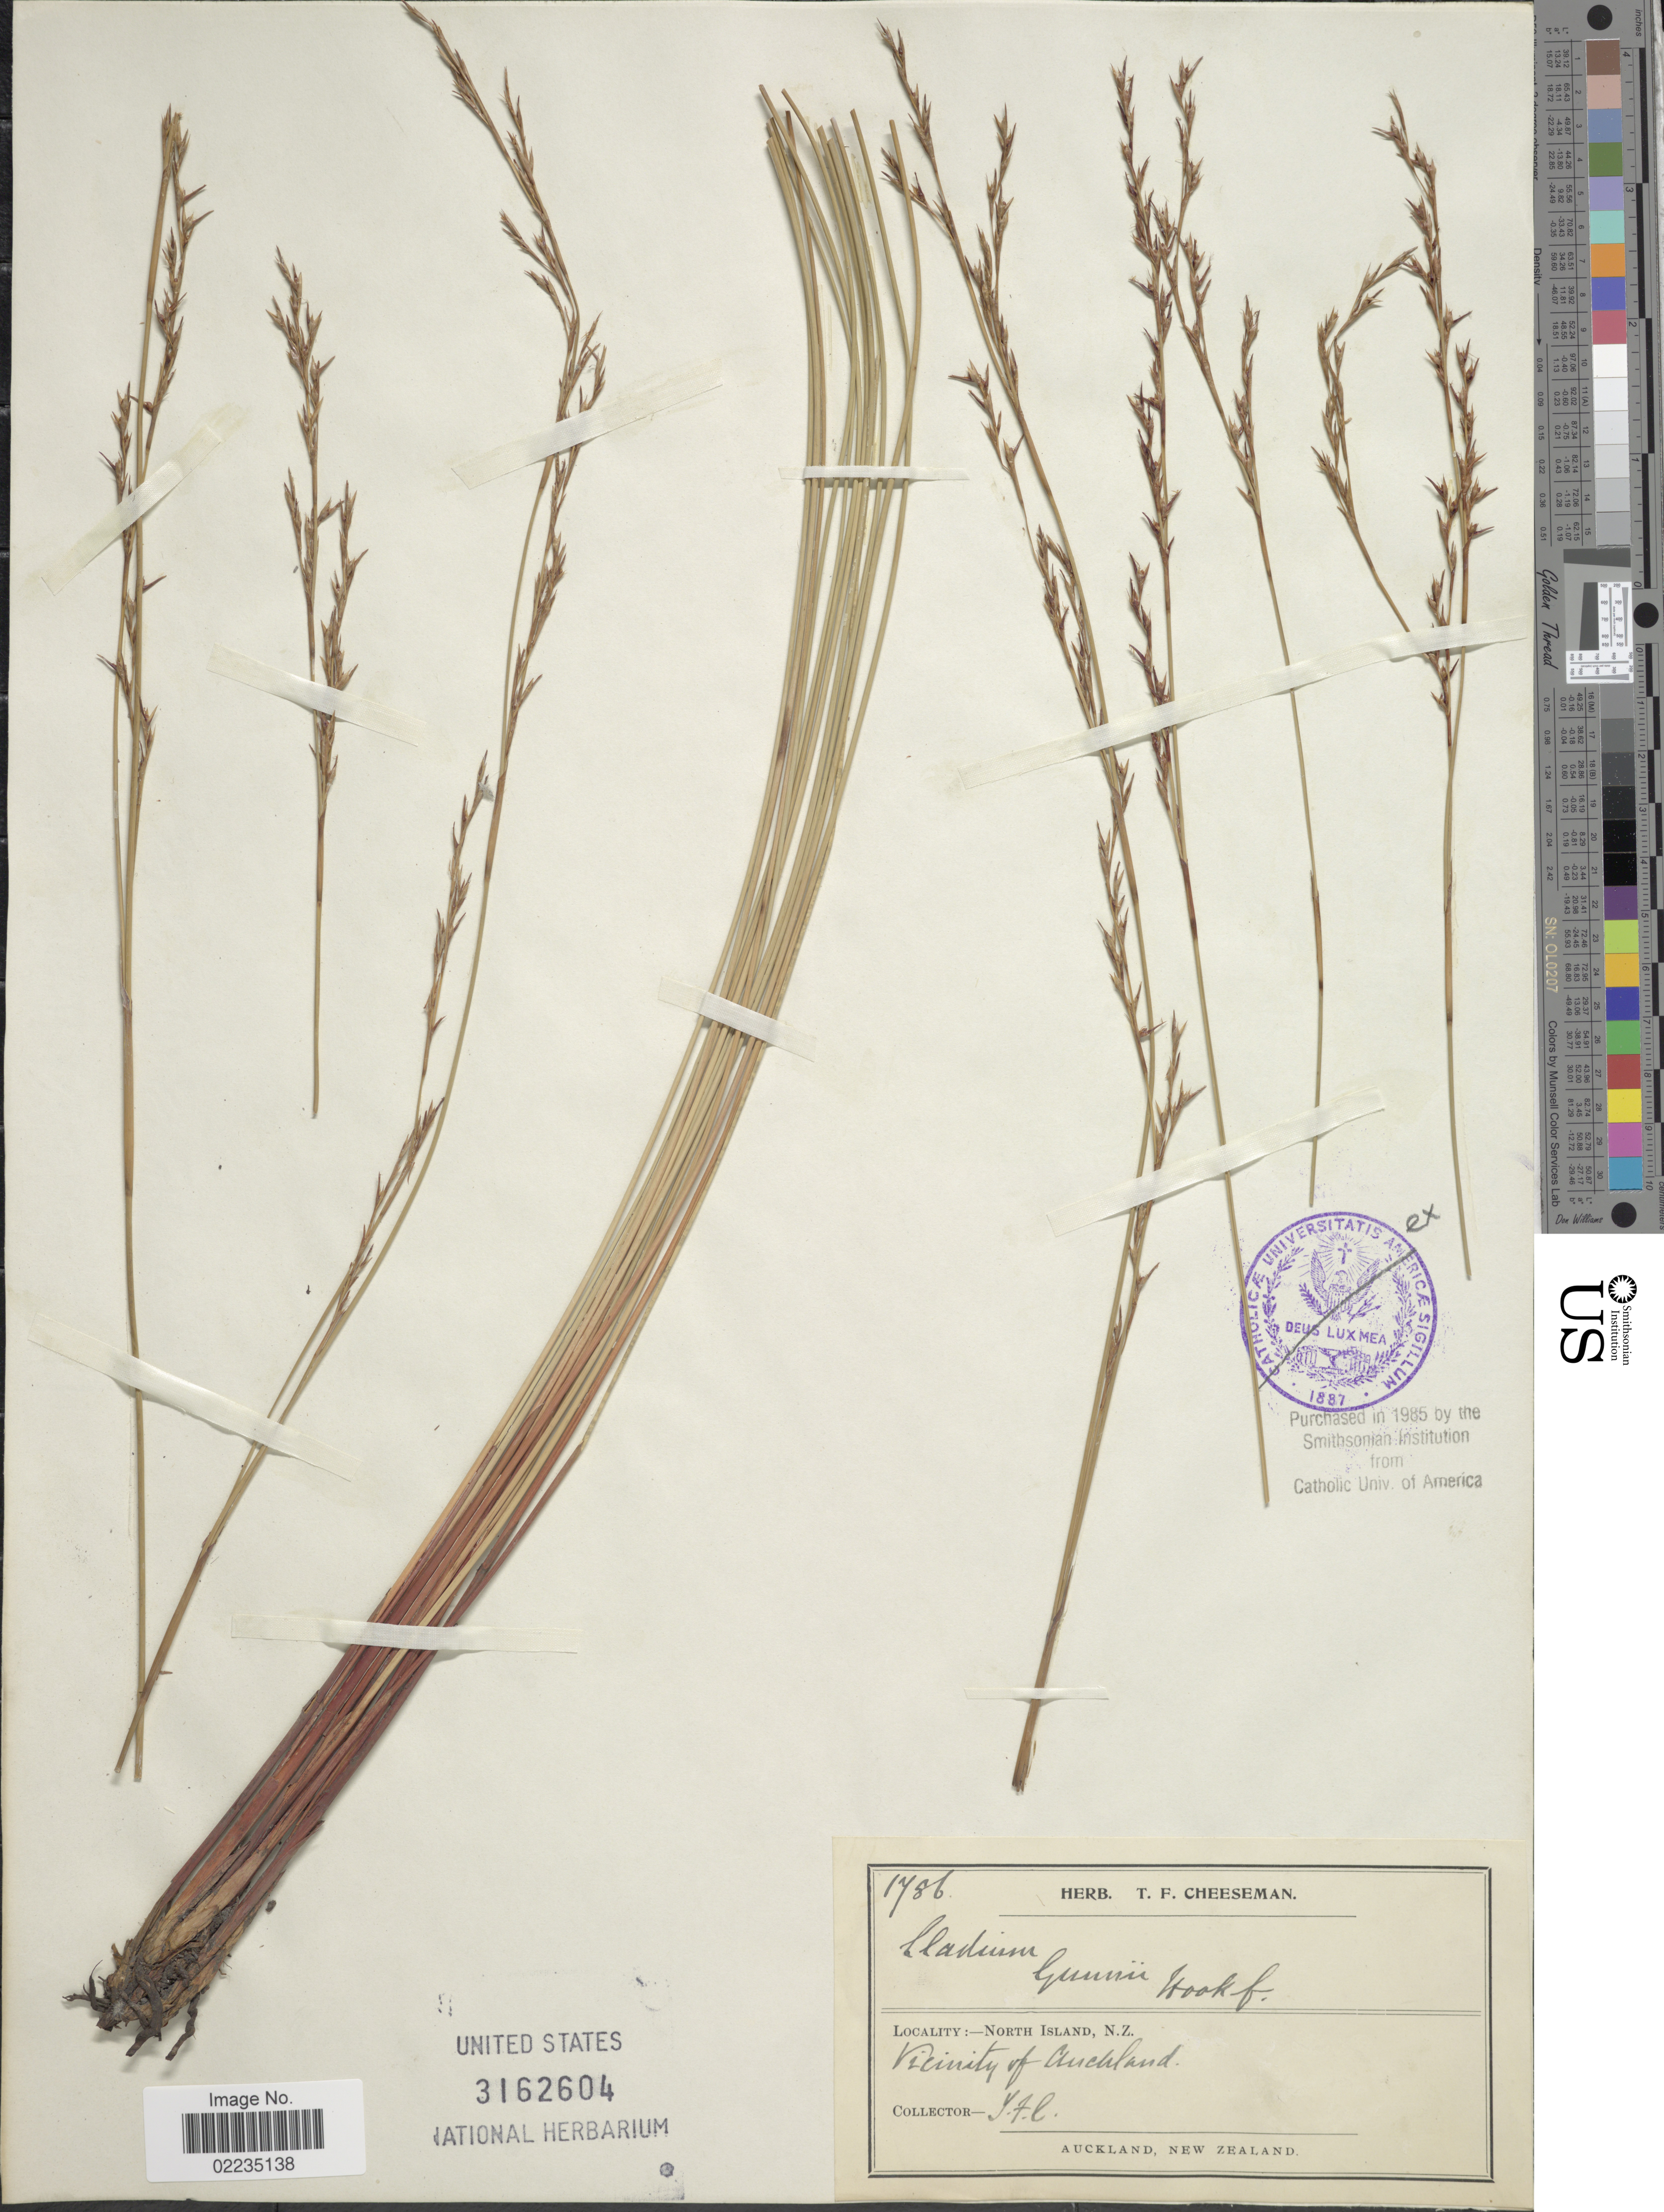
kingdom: Plantae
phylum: Tracheophyta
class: Liliopsida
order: Poales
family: Cyperaceae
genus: Machaerina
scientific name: Machaerina gunnii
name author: (Hook. f.) J. Kern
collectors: T. F. Cheeseman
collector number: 1786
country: New Zealand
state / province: Auckland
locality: North Island, N.Z., Vicinity of Auckland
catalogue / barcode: US 3162604